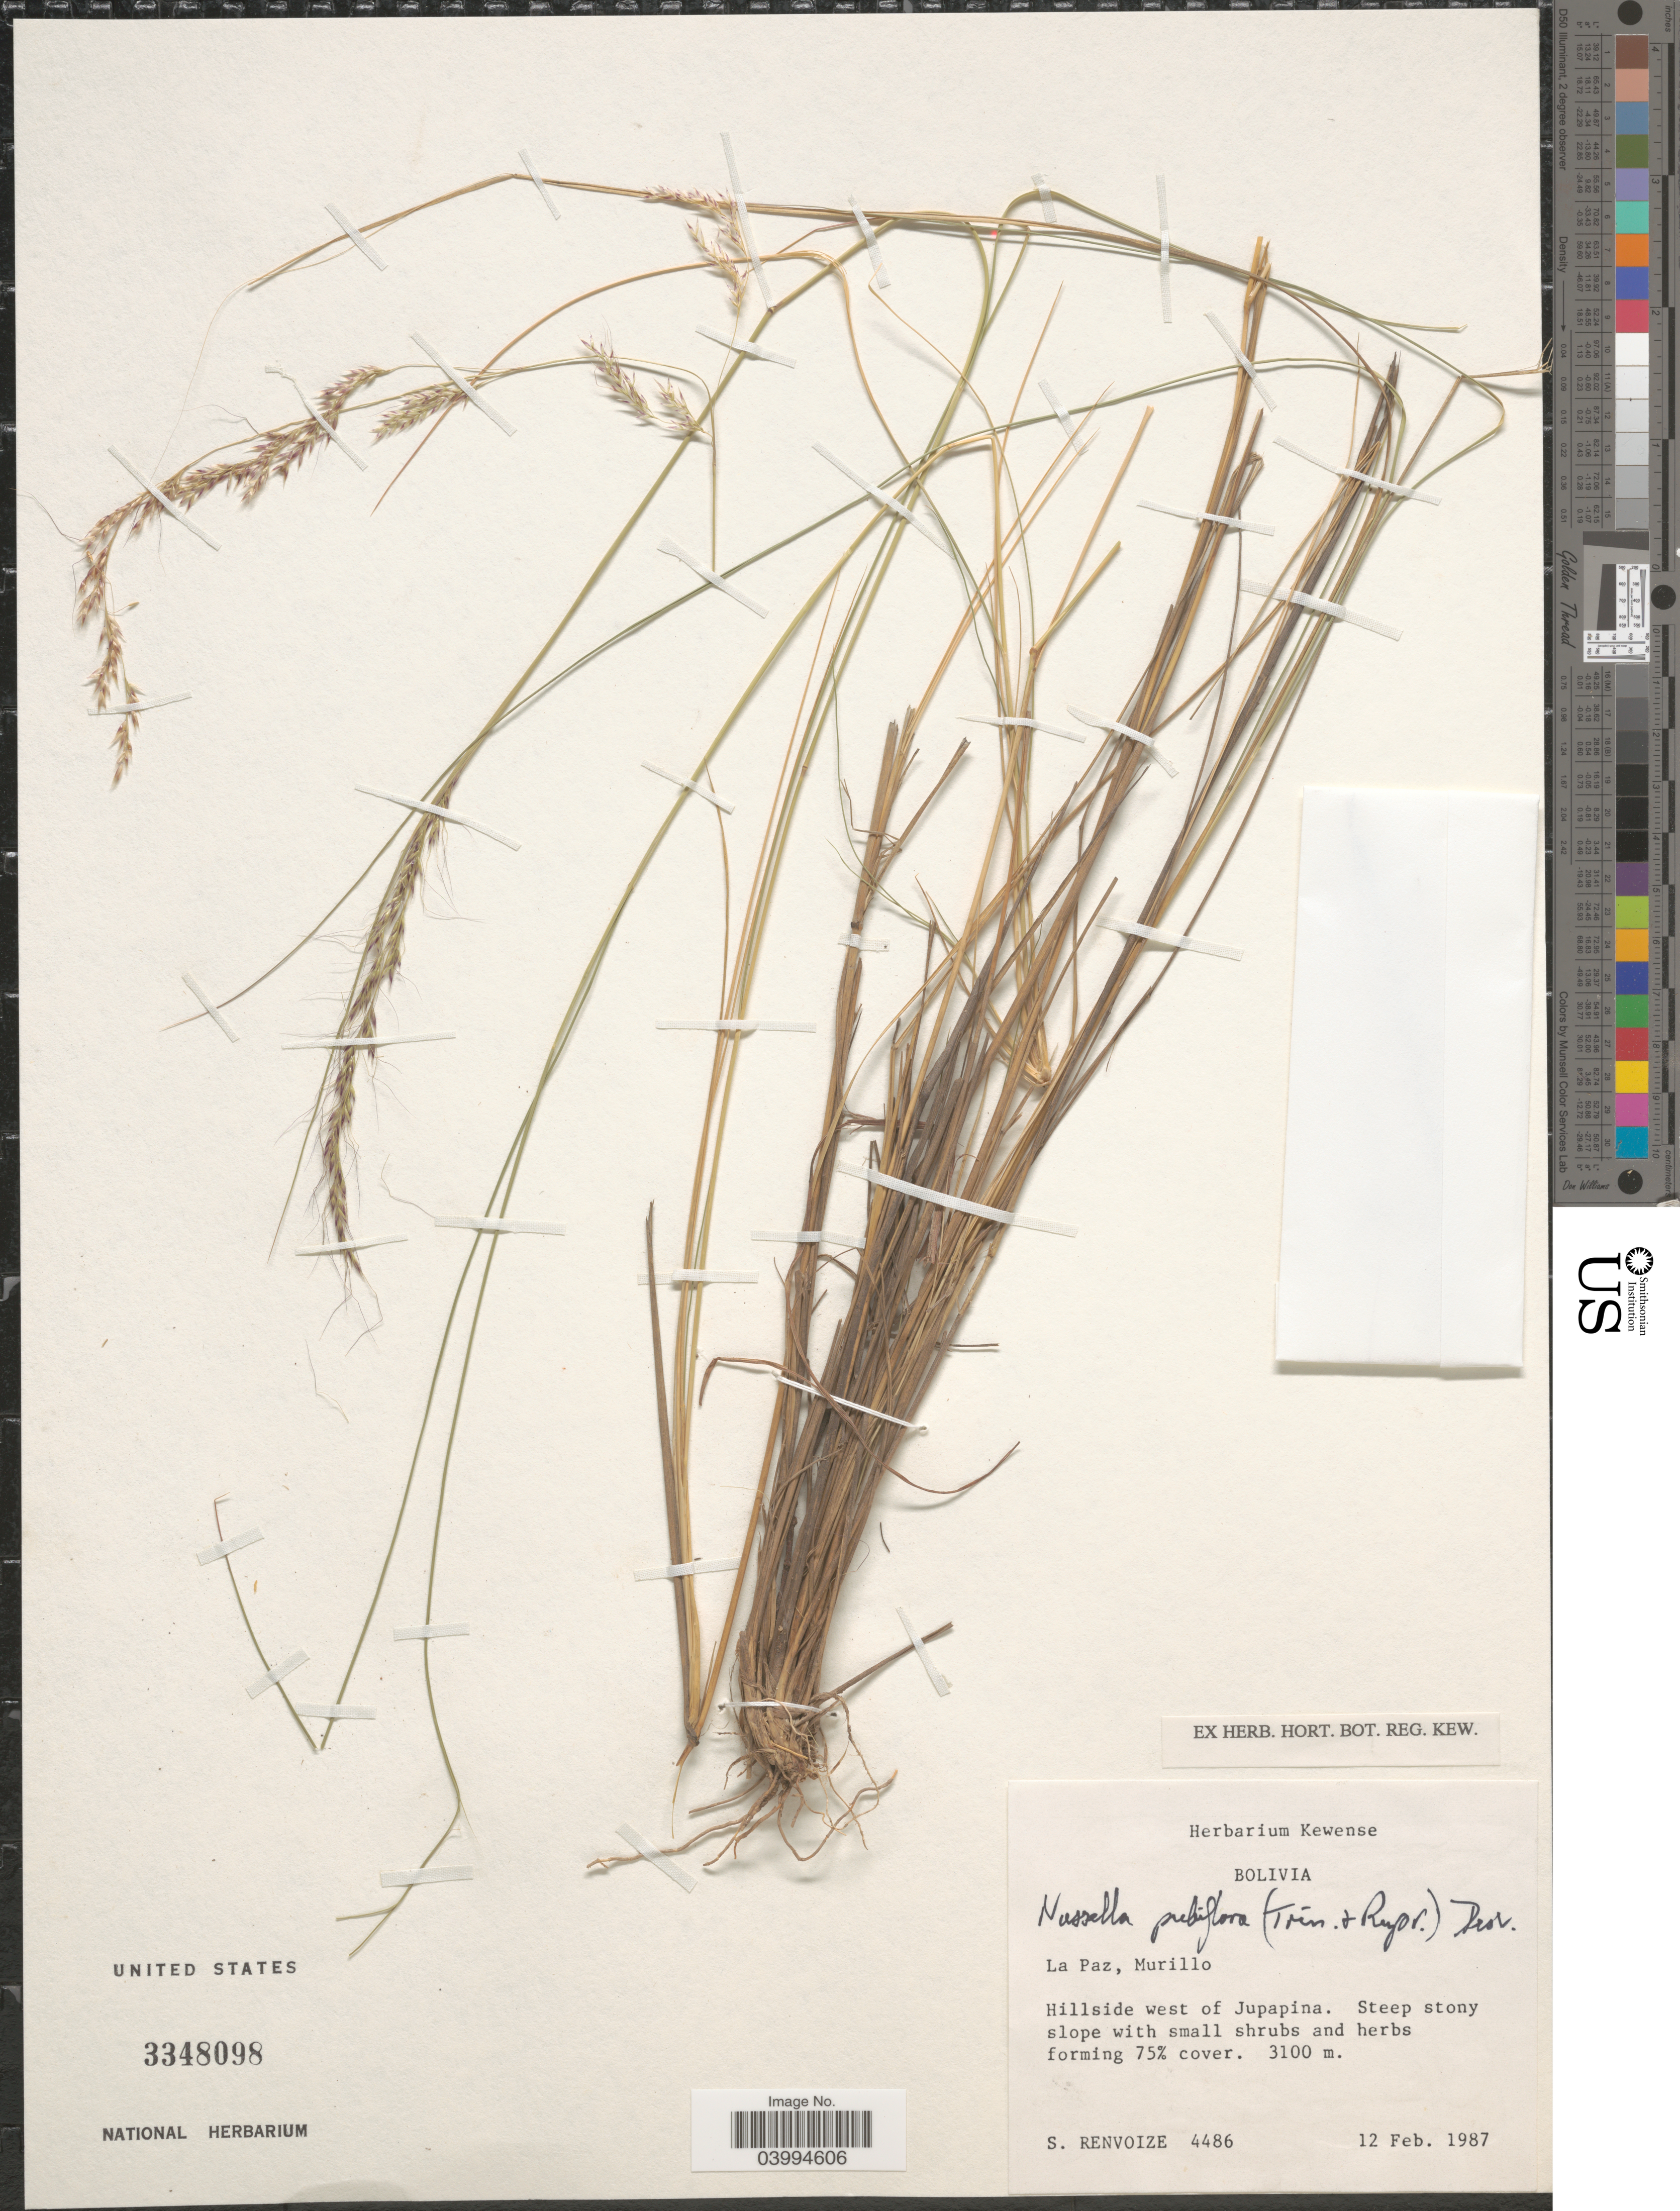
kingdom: Plantae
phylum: Tracheophyta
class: Liliopsida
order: Poales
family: Poaceae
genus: Nassella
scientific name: Nassella pubiflora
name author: (Trin. & Rupr.) É. Desv.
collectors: S. A. Renvoize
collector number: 4486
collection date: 1987-02-12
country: Bolivia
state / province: La Paz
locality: Murillo. Hillside west of Jupapina.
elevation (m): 3100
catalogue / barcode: US 3348098